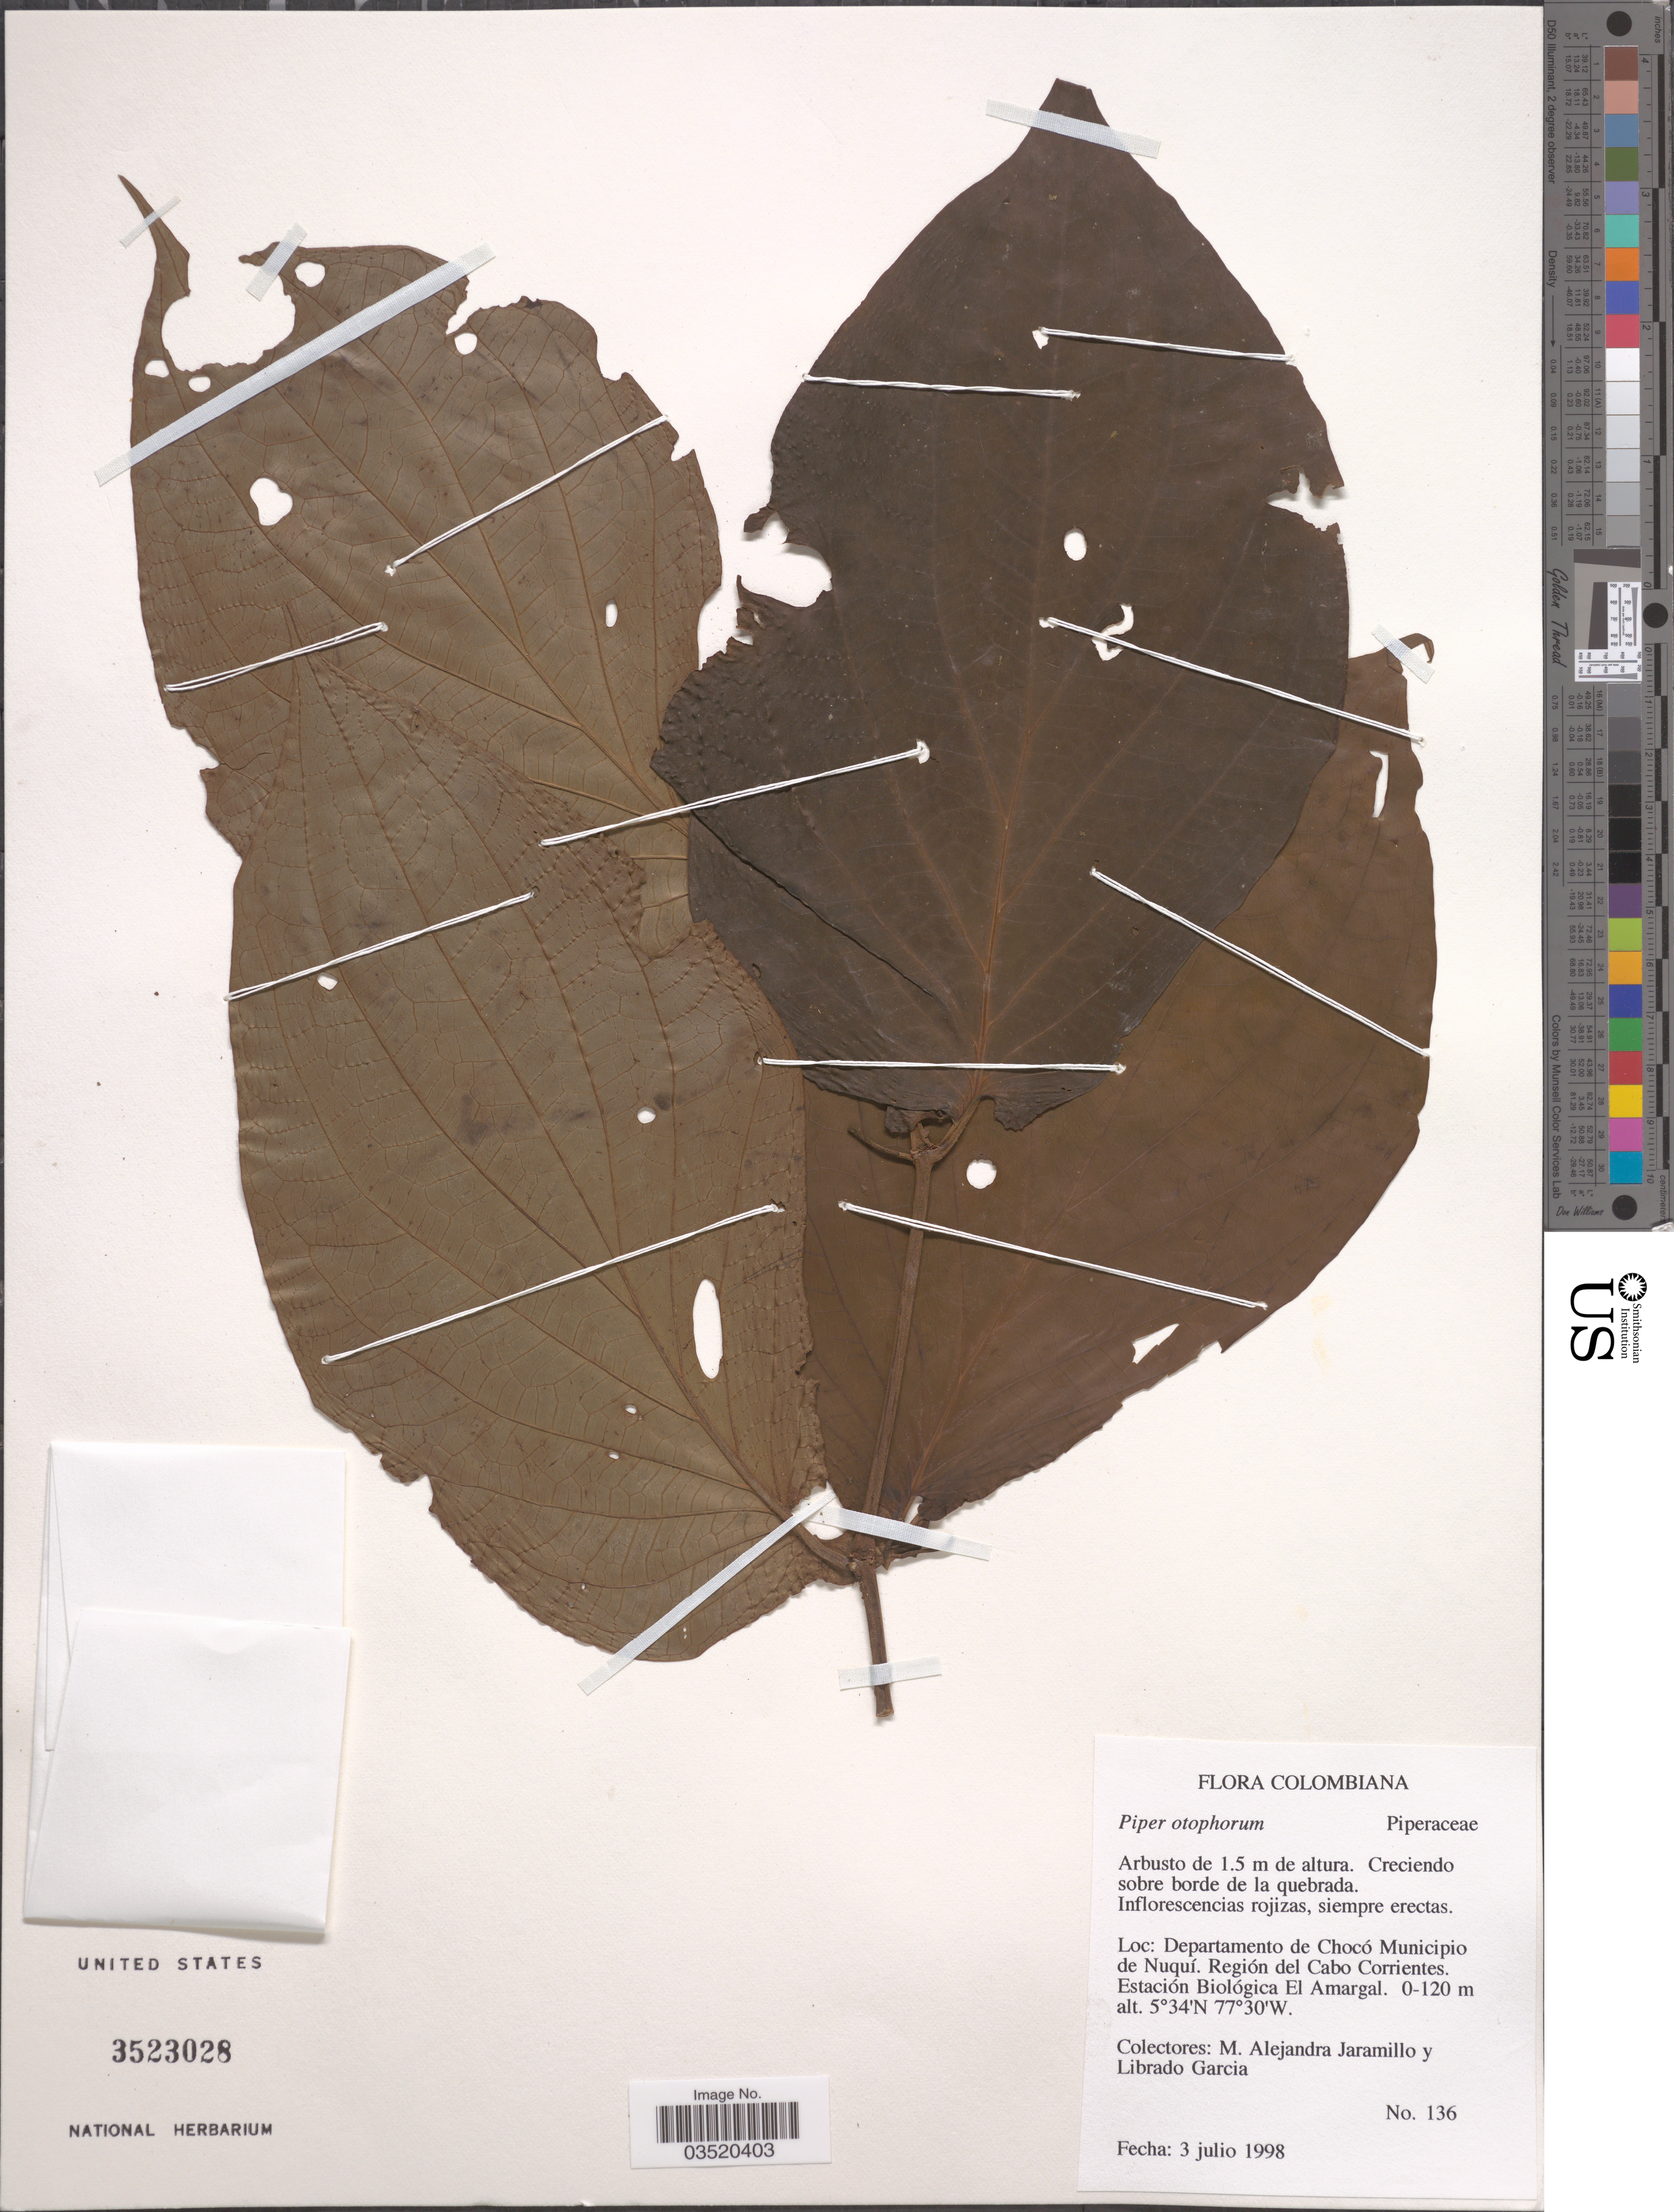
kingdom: Plantae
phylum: Tracheophyta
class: Magnoliopsida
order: Piperales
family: Piperaceae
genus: Piper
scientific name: Piper otophorum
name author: C. DC.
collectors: M. A. Jaramillo & L. Garcia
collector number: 136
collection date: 1998-07-03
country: Colombia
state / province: Chocó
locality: Departamento de Chocó Municipio de Nuquí. Región del Cabo Corrientes. Estación Biológica El Amargal.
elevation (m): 0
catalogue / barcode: US 3523028